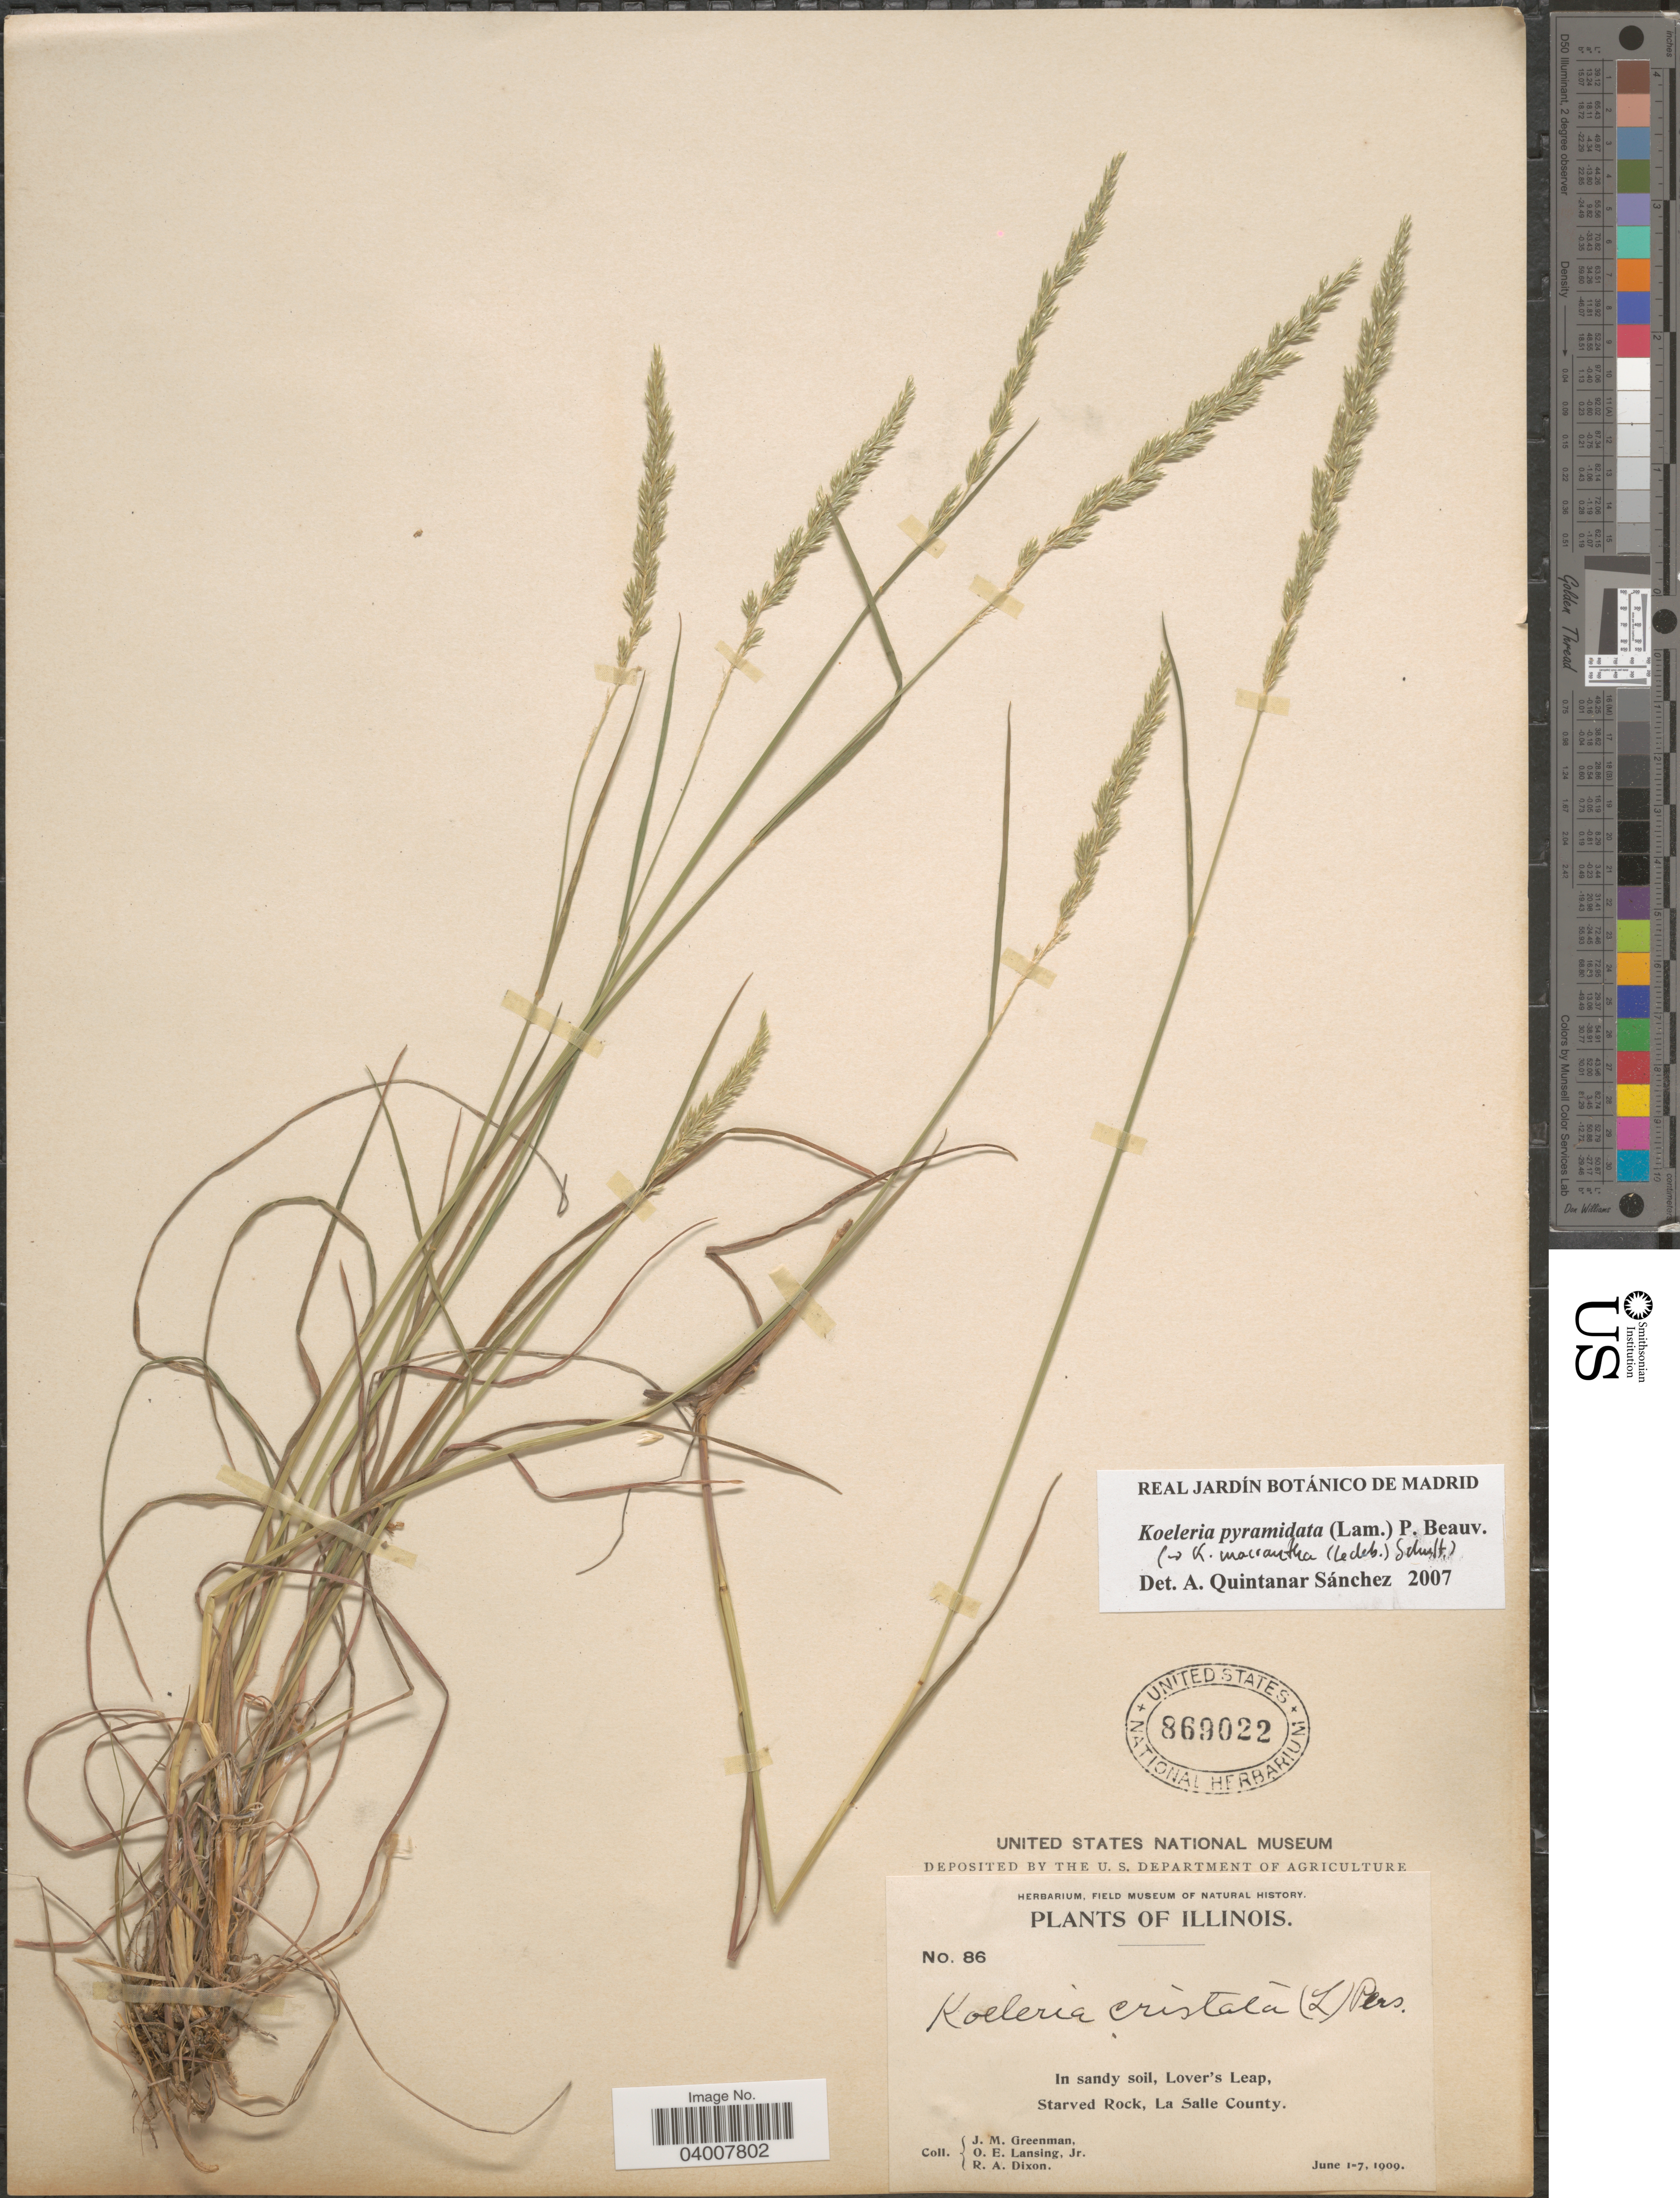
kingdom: Plantae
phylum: Tracheophyta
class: Liliopsida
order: Poales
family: Poaceae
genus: Koeleria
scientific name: Koeleria pyramidata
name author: (Lam.) P. Beauv.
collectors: J. M. Greenman, O. Lansing Jr. & R. A. Dixon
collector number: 86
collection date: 1909-06-01/1909-06-07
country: United States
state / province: Illinois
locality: In sandy soil, Lover's Leap, Starved Rock, La Salle County.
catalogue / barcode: US 869022